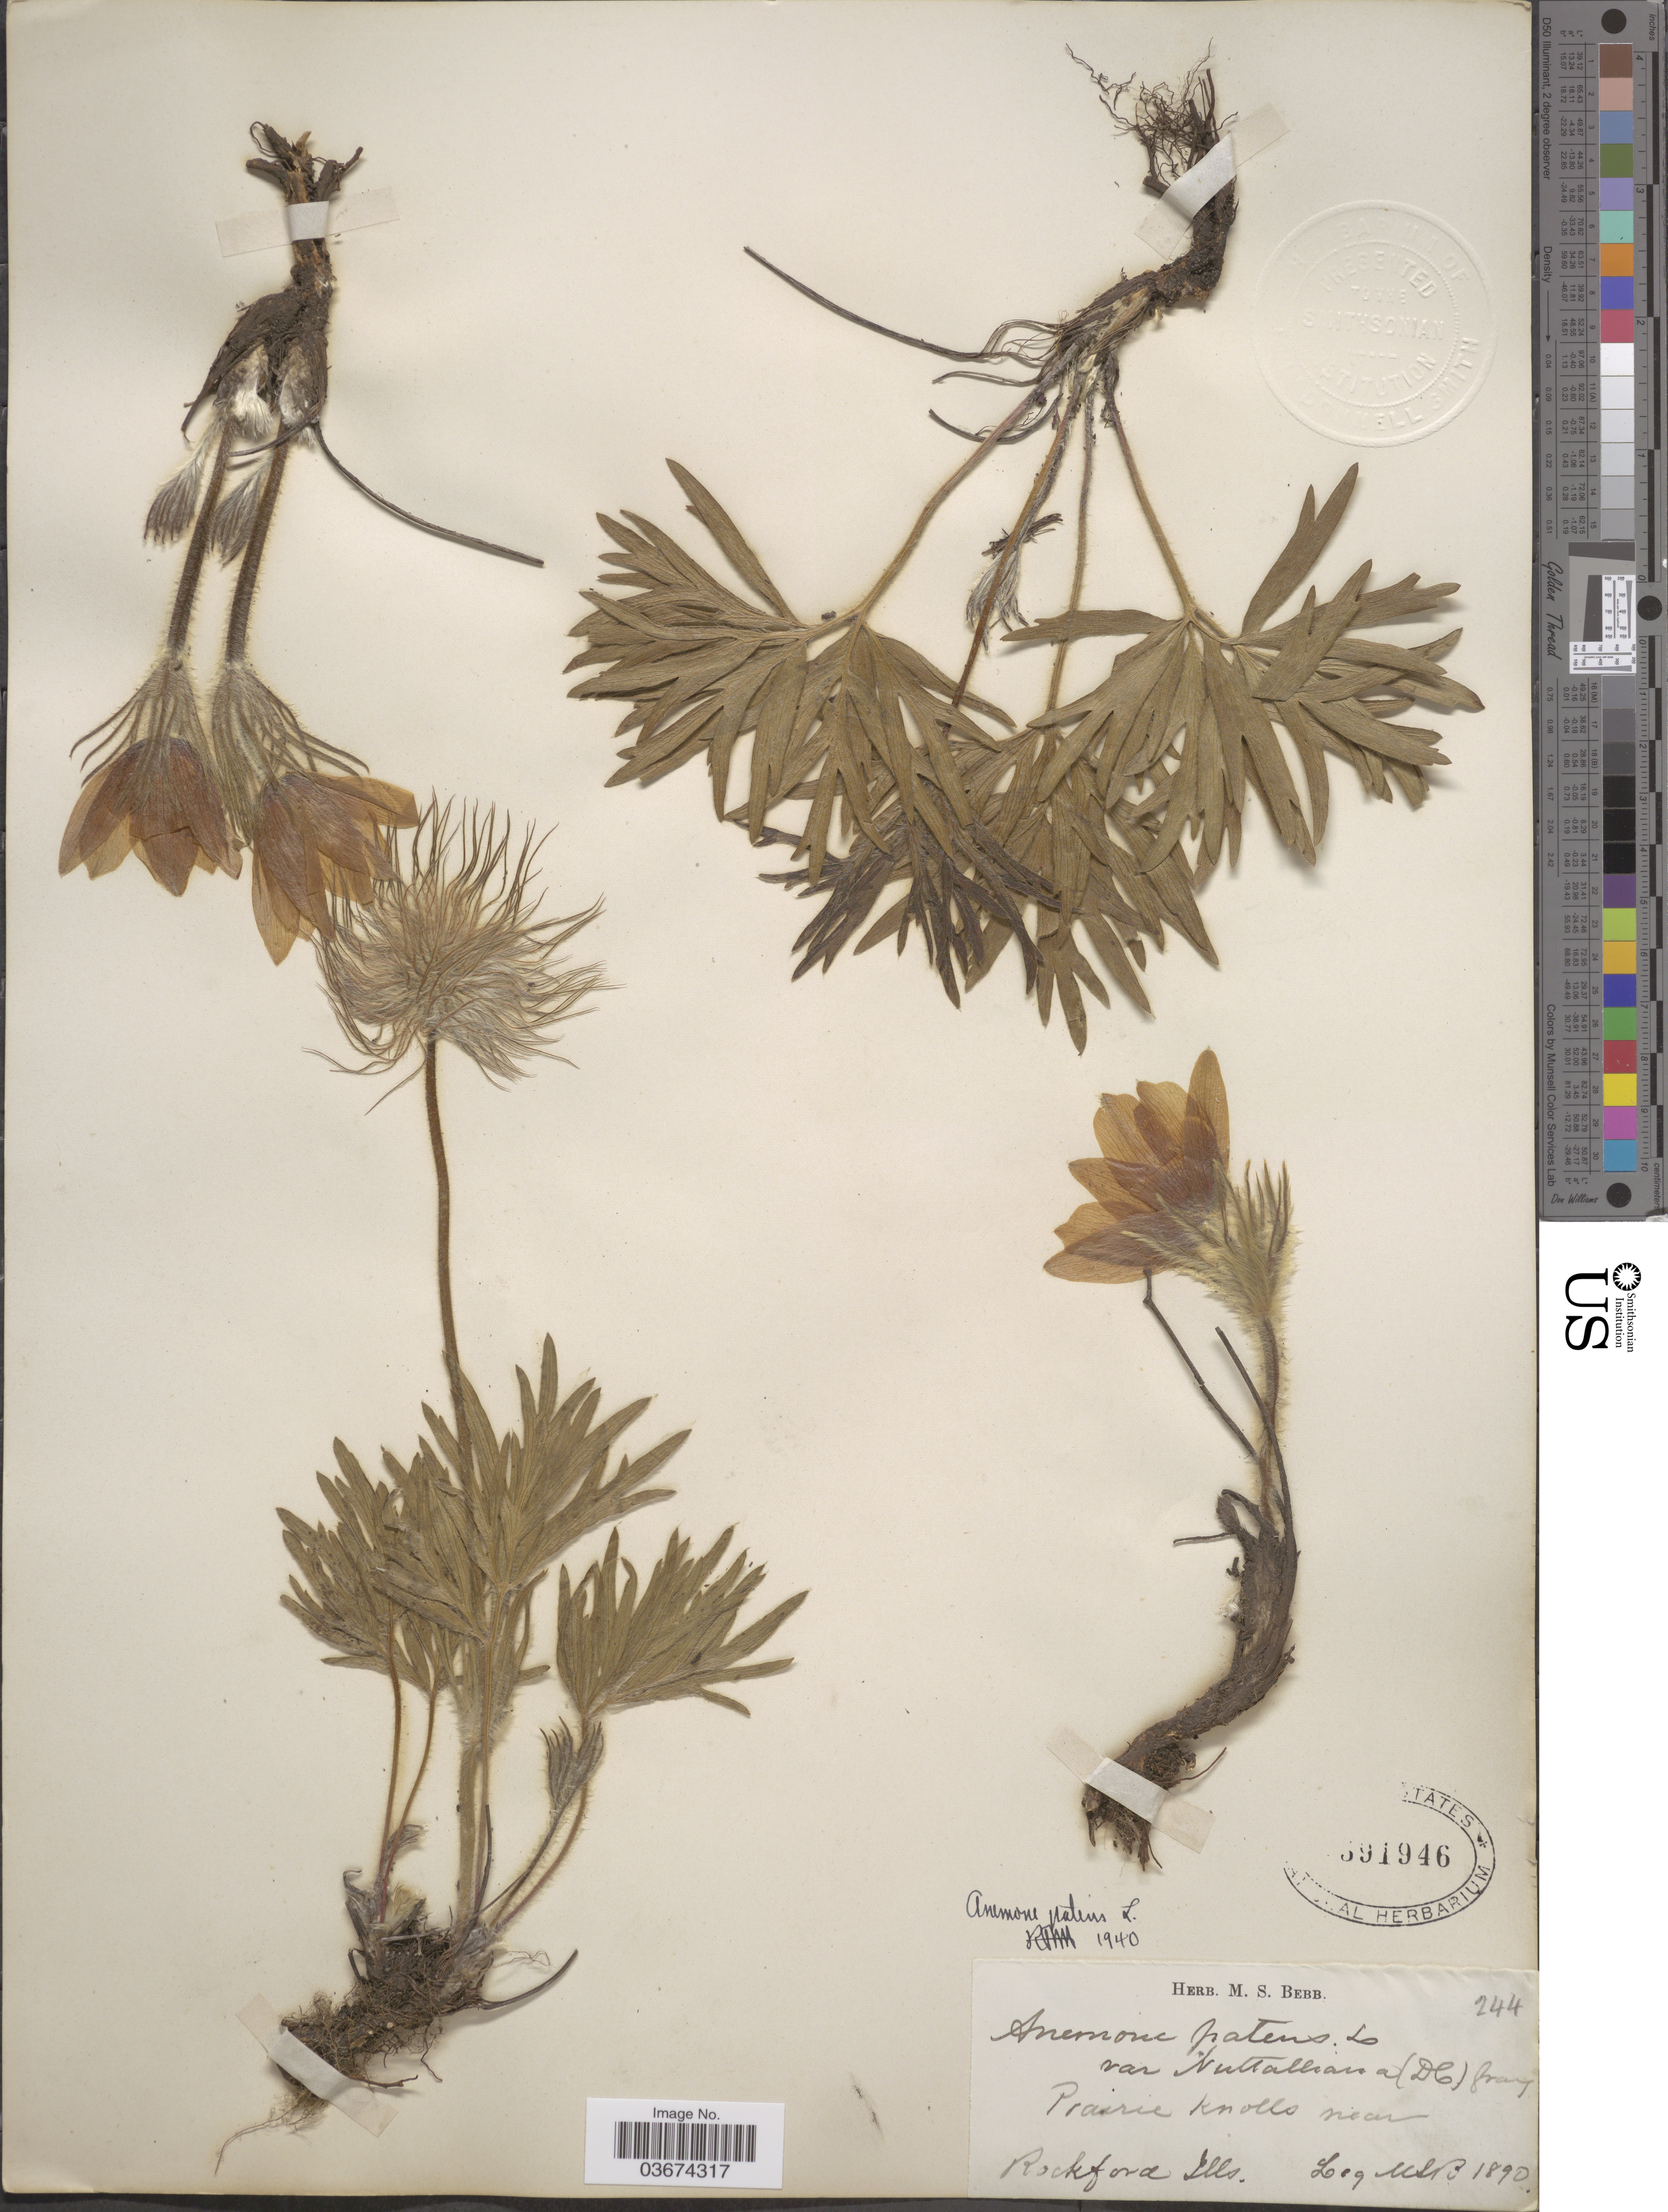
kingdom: Plantae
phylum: Tracheophyta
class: Magnoliopsida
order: Ranunculales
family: Ranunculaceae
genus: Pulsatilla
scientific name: Pulsatilla nuttalliana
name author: (DC.) Bercht. & J. Presl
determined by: Strong, Mark T., (BOT), Smithsonian Institution - National Museum of Natural History (UNITED STATES)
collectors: M. Bebb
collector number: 244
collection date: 1890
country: United States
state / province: Illinois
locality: Near Rockford.